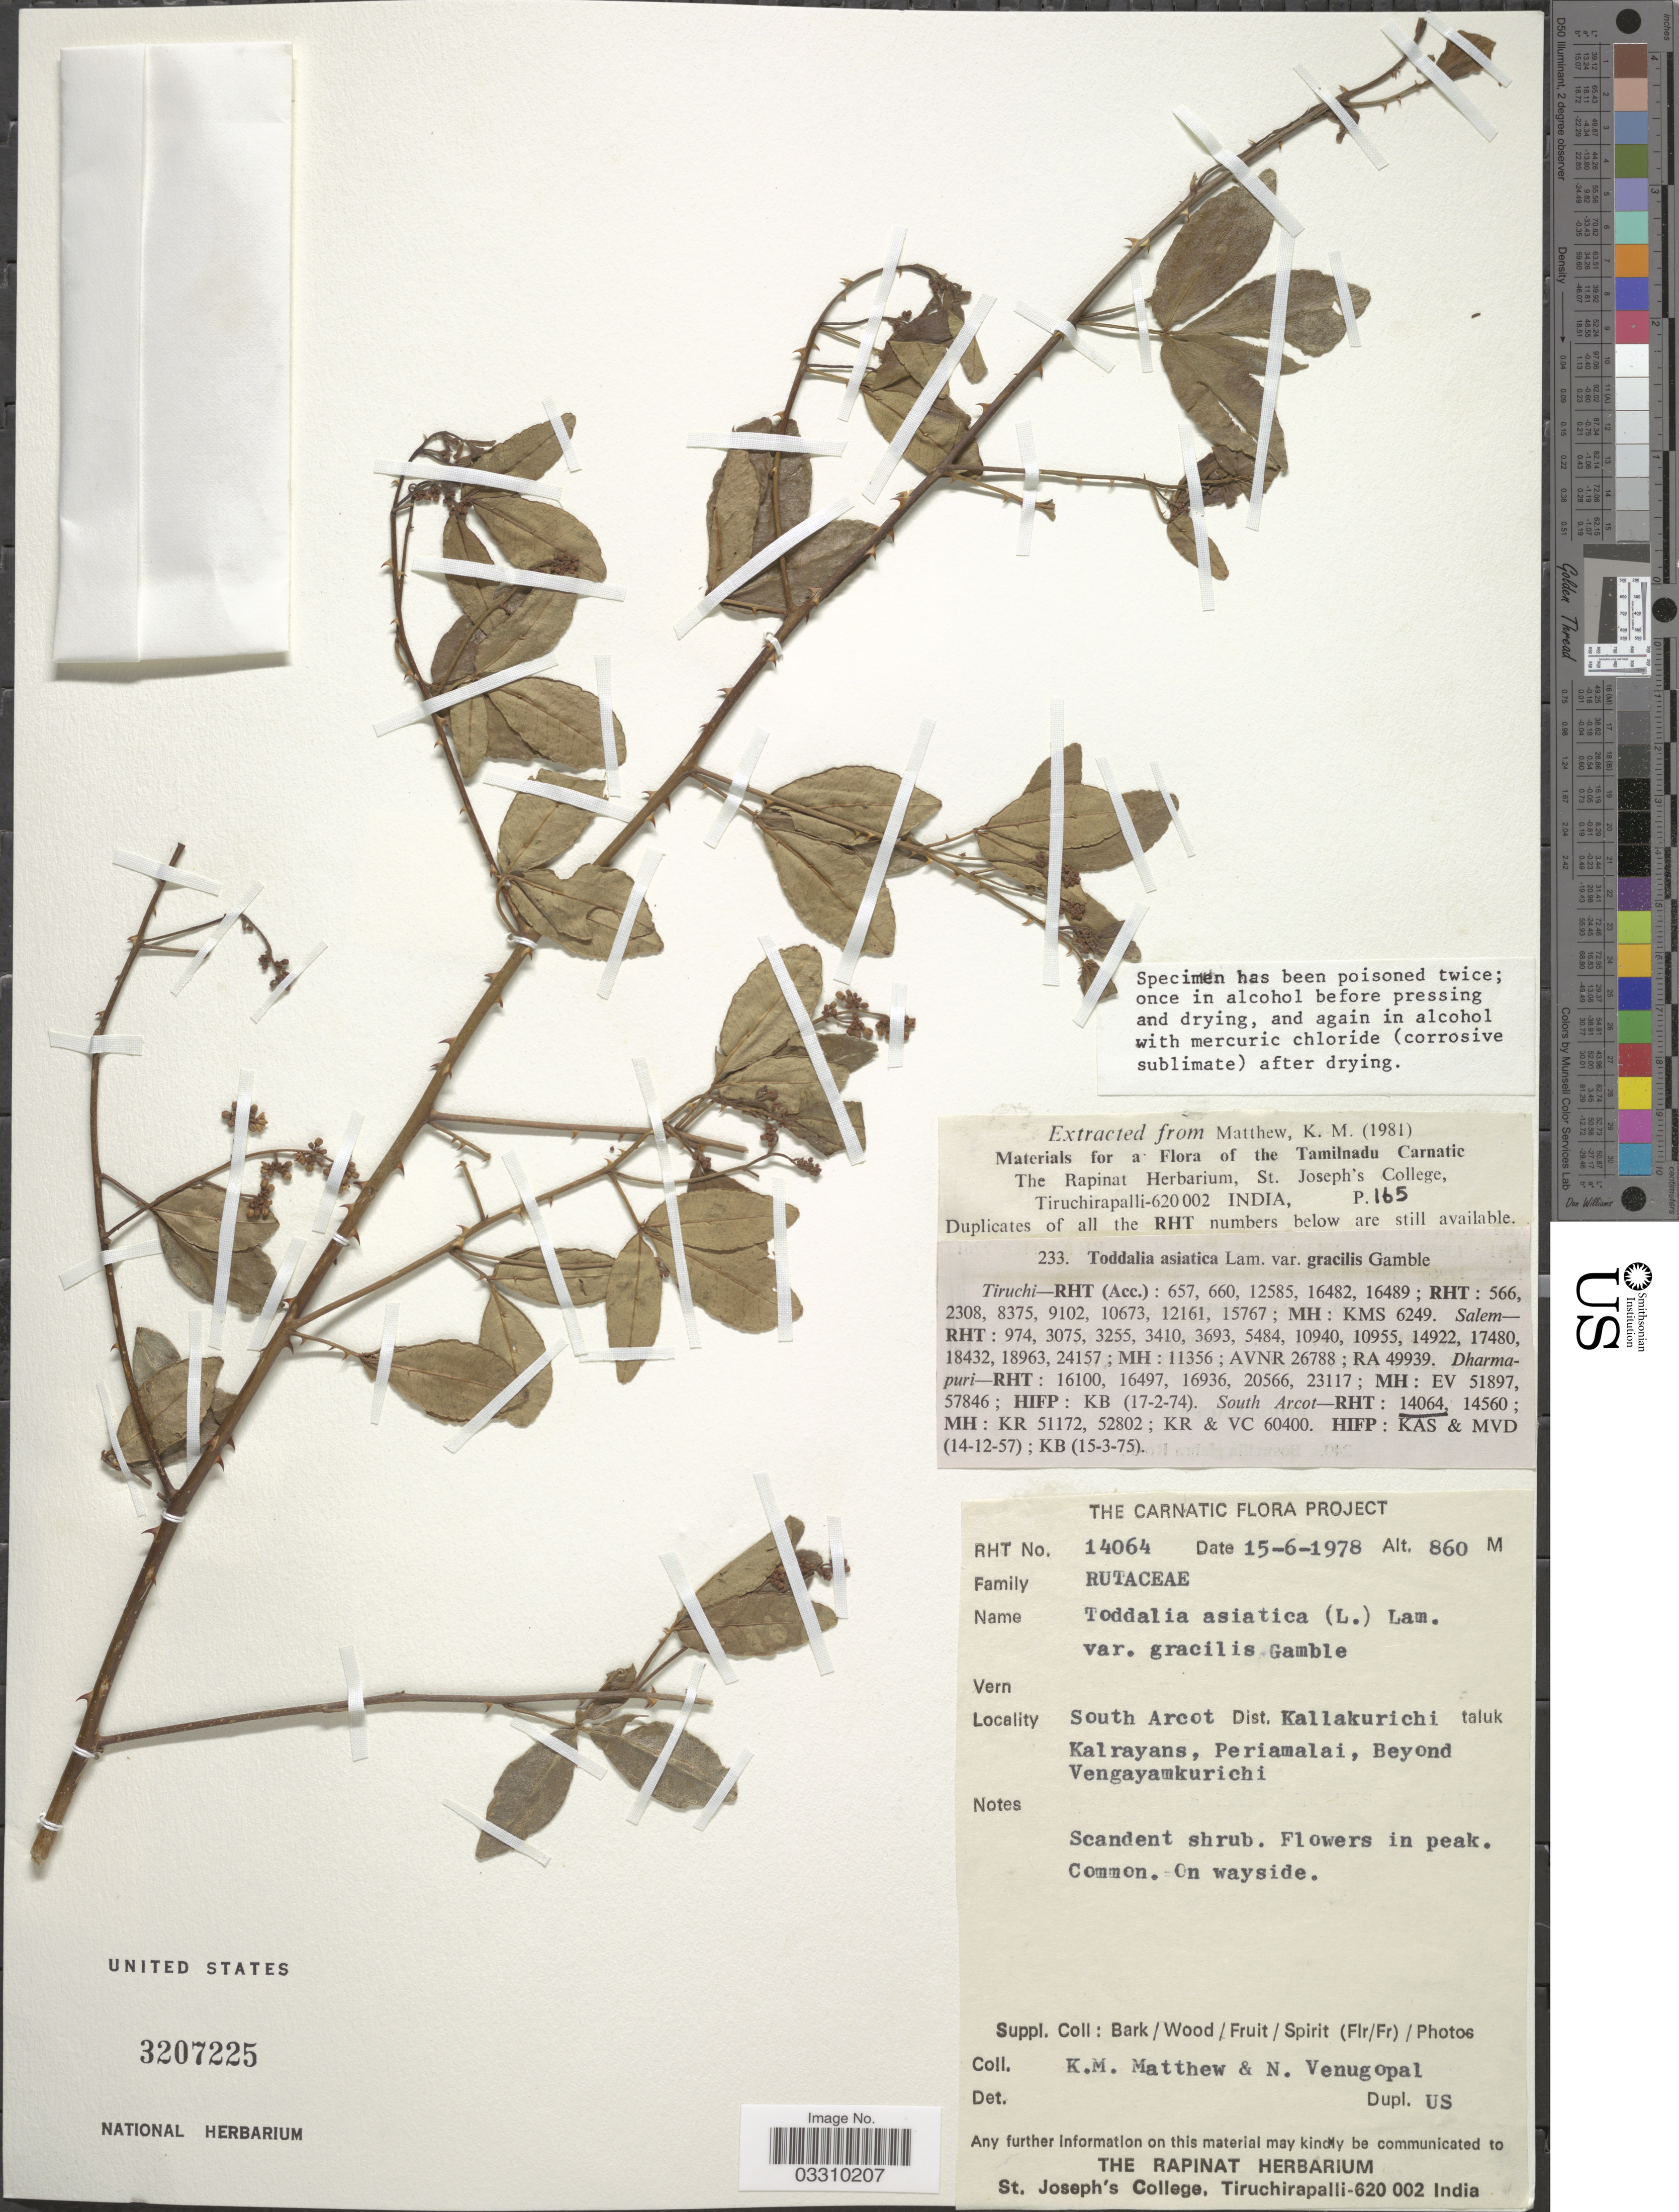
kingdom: Plantae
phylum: Tracheophyta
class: Magnoliopsida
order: Sapindales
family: Rutaceae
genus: Zanthoxylum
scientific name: Zanthoxylum asiaticum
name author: (L.) Appelhans et al.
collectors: K. M. Matthew & N. Venugopal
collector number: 14064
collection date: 1978-06-15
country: India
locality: South Arcot Dist. Kalliakurichi taluk Kalrayans, Periamalai, Beyond Vengayamkurichi.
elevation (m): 860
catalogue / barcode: US 3207225